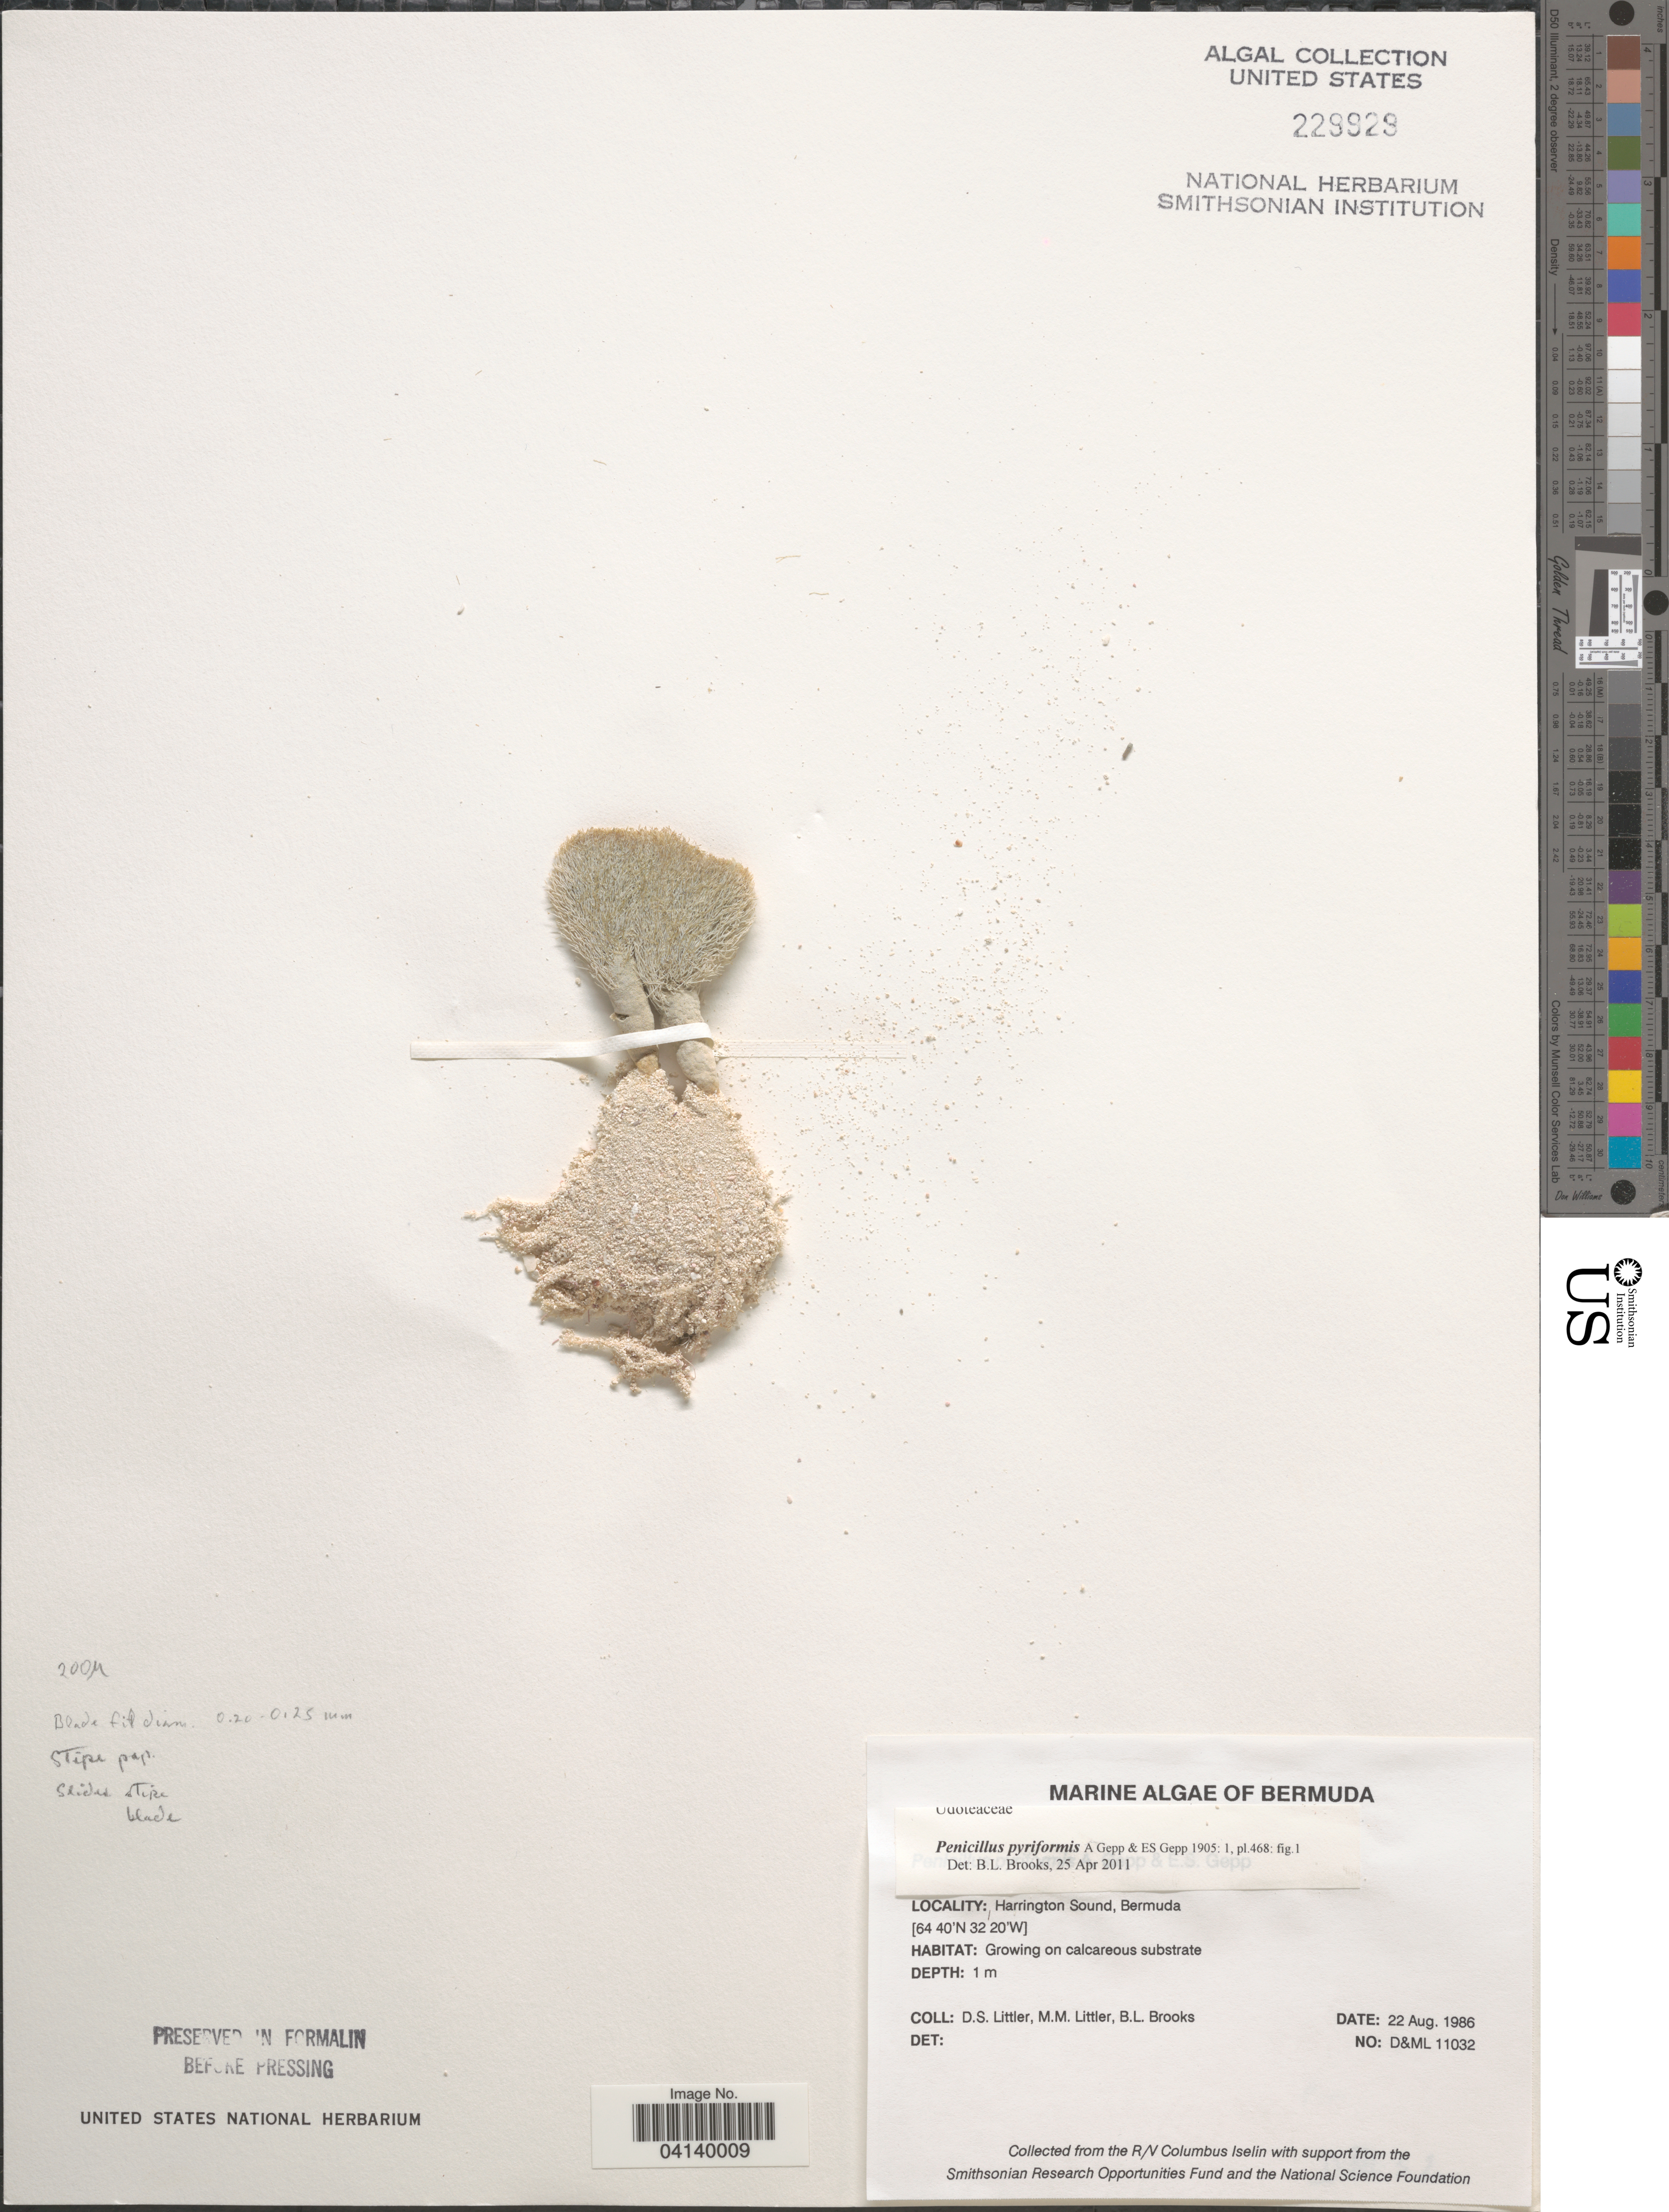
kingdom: Plantae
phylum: Chlorophyta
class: Ulvophyceae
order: Bryopsidales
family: Udoteaceae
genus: Penicillus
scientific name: Penicillus pyriformis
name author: A. Gepp & E. Gepp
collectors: D. S. Littler & B. Brooks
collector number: D&ML11032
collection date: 1986-08-22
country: Bermuda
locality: Harrington Sound.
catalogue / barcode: US 229929